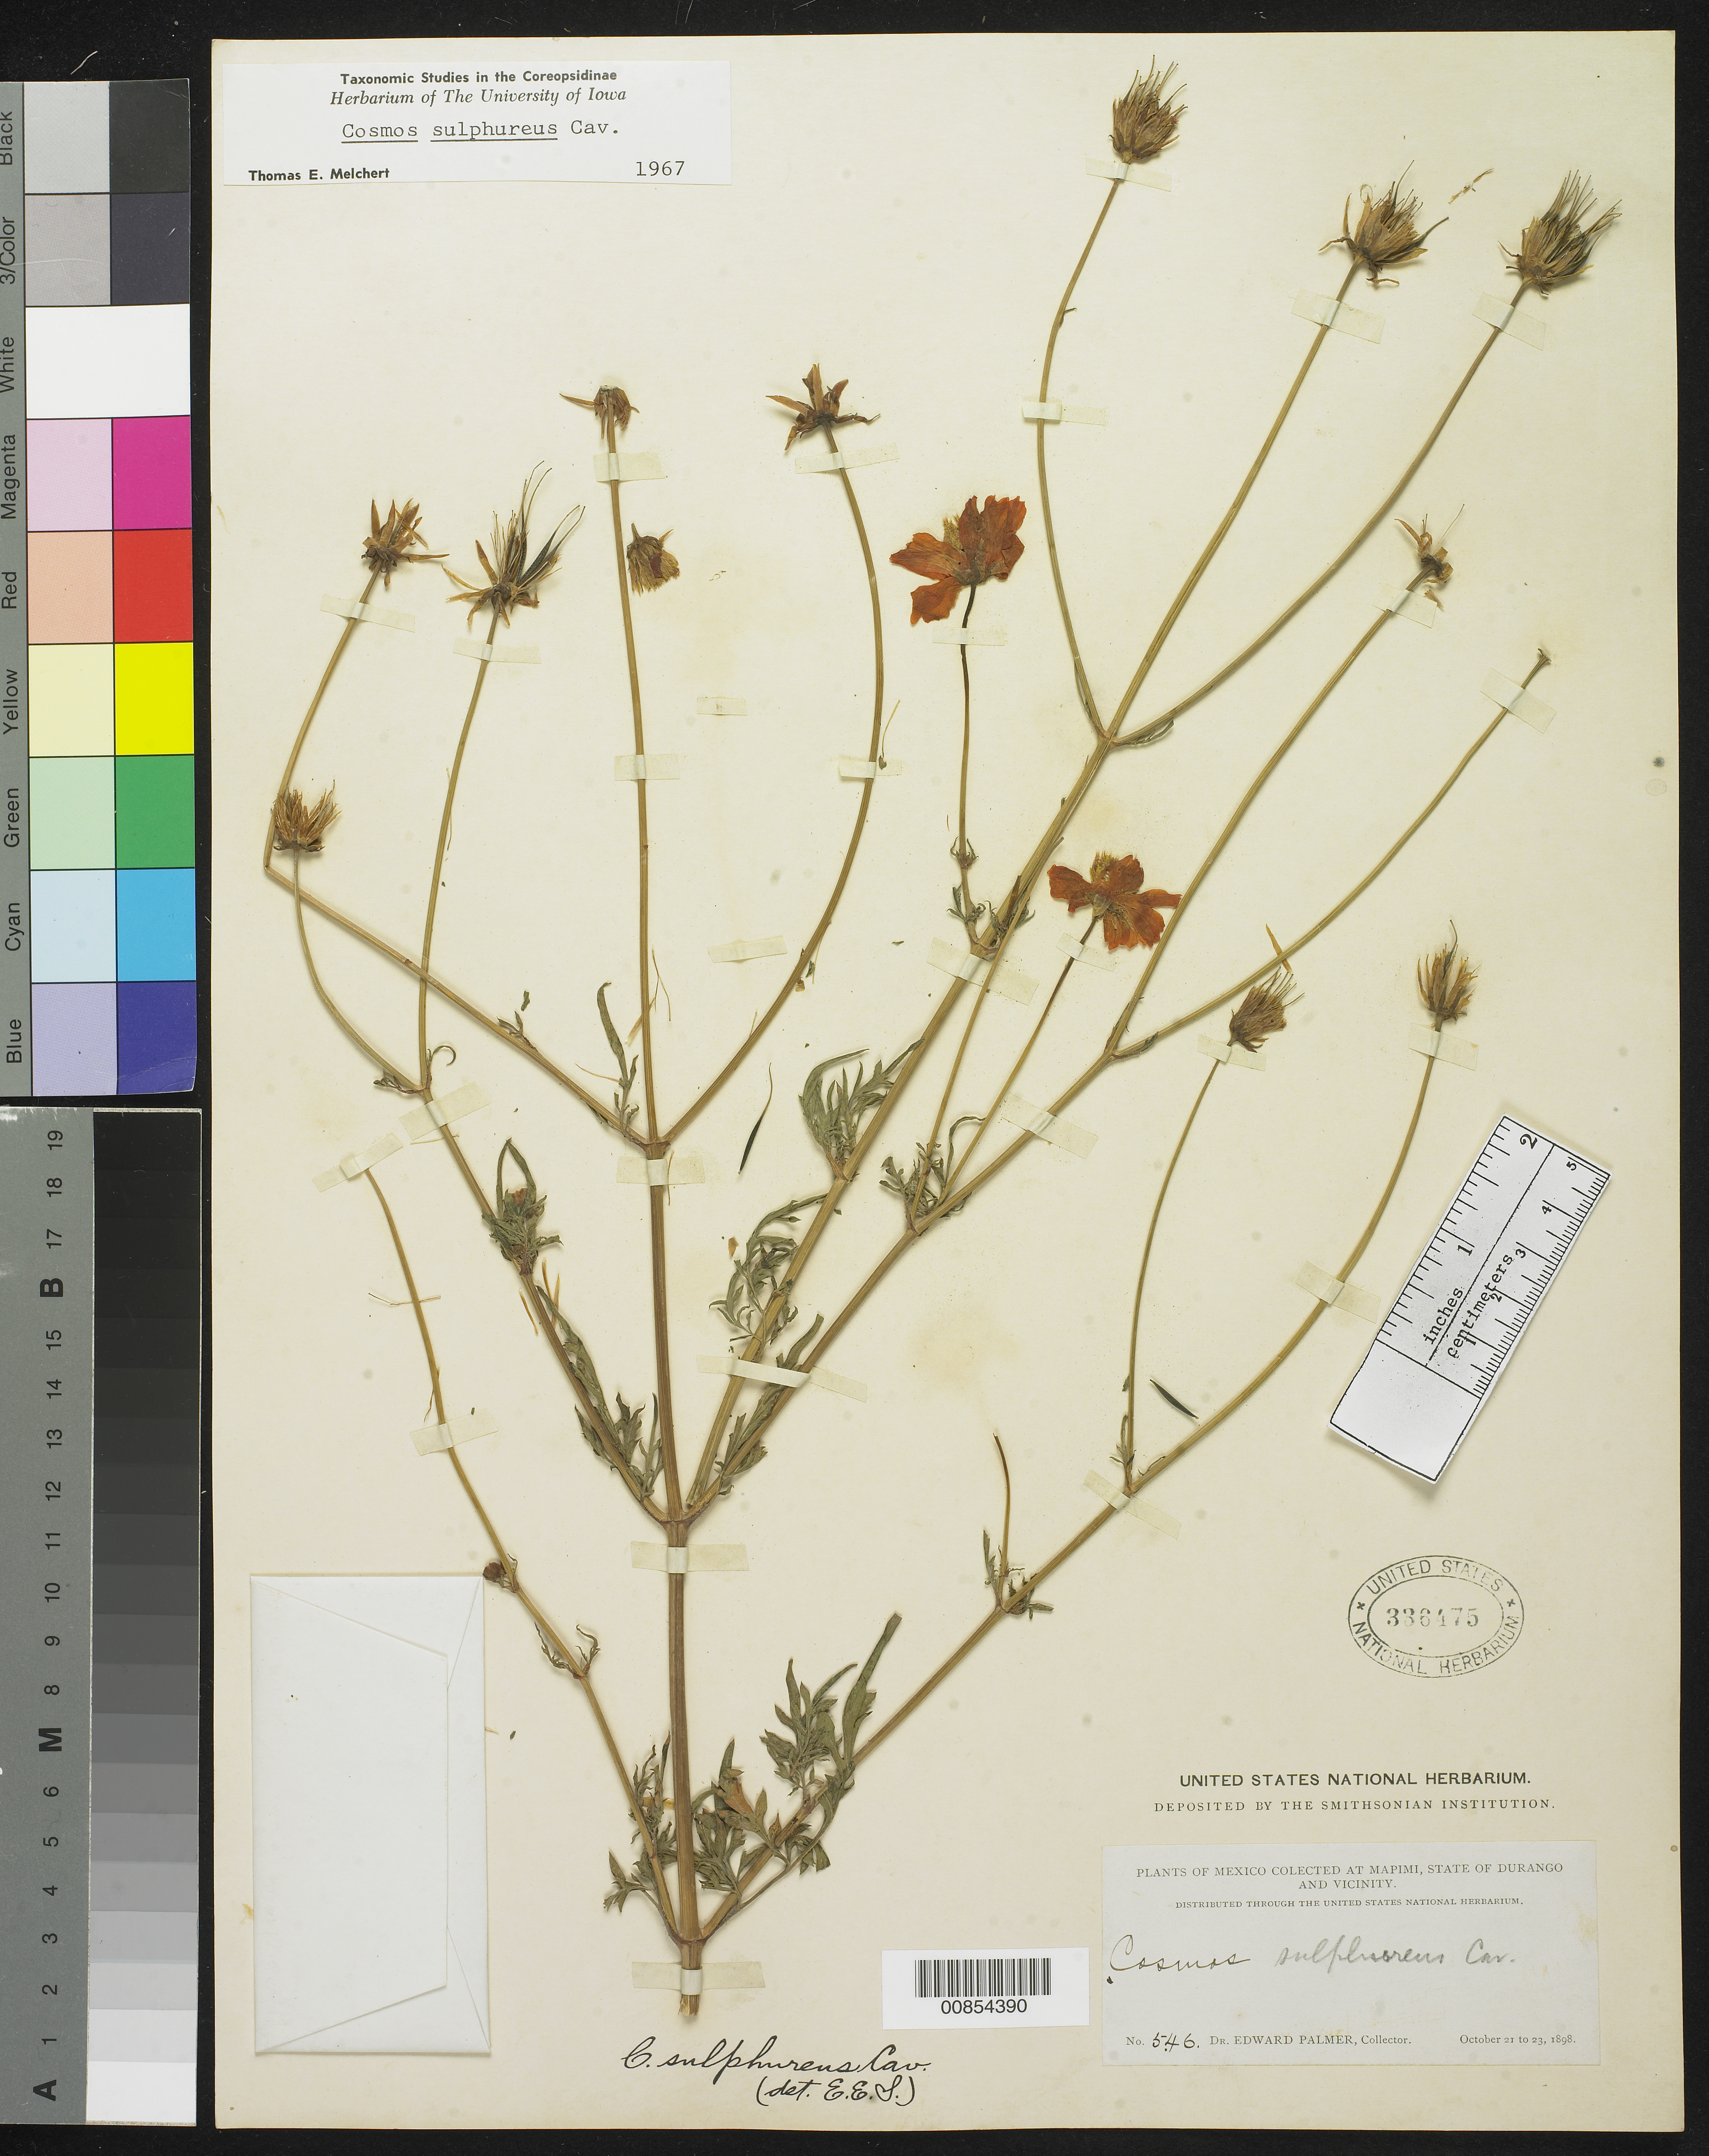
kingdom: Plantae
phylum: Tracheophyta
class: Magnoliopsida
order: Asterales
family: Asteraceae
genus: Cosmos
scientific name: Cosmos sulphureus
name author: Cav.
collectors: E. Palmer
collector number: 546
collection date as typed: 21 Oct 1898 to 23 Oct 1898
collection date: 1898-10-21/1898-10-23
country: Mexico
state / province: Durango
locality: Mapimi, Durango and vicinity.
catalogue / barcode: US 336475